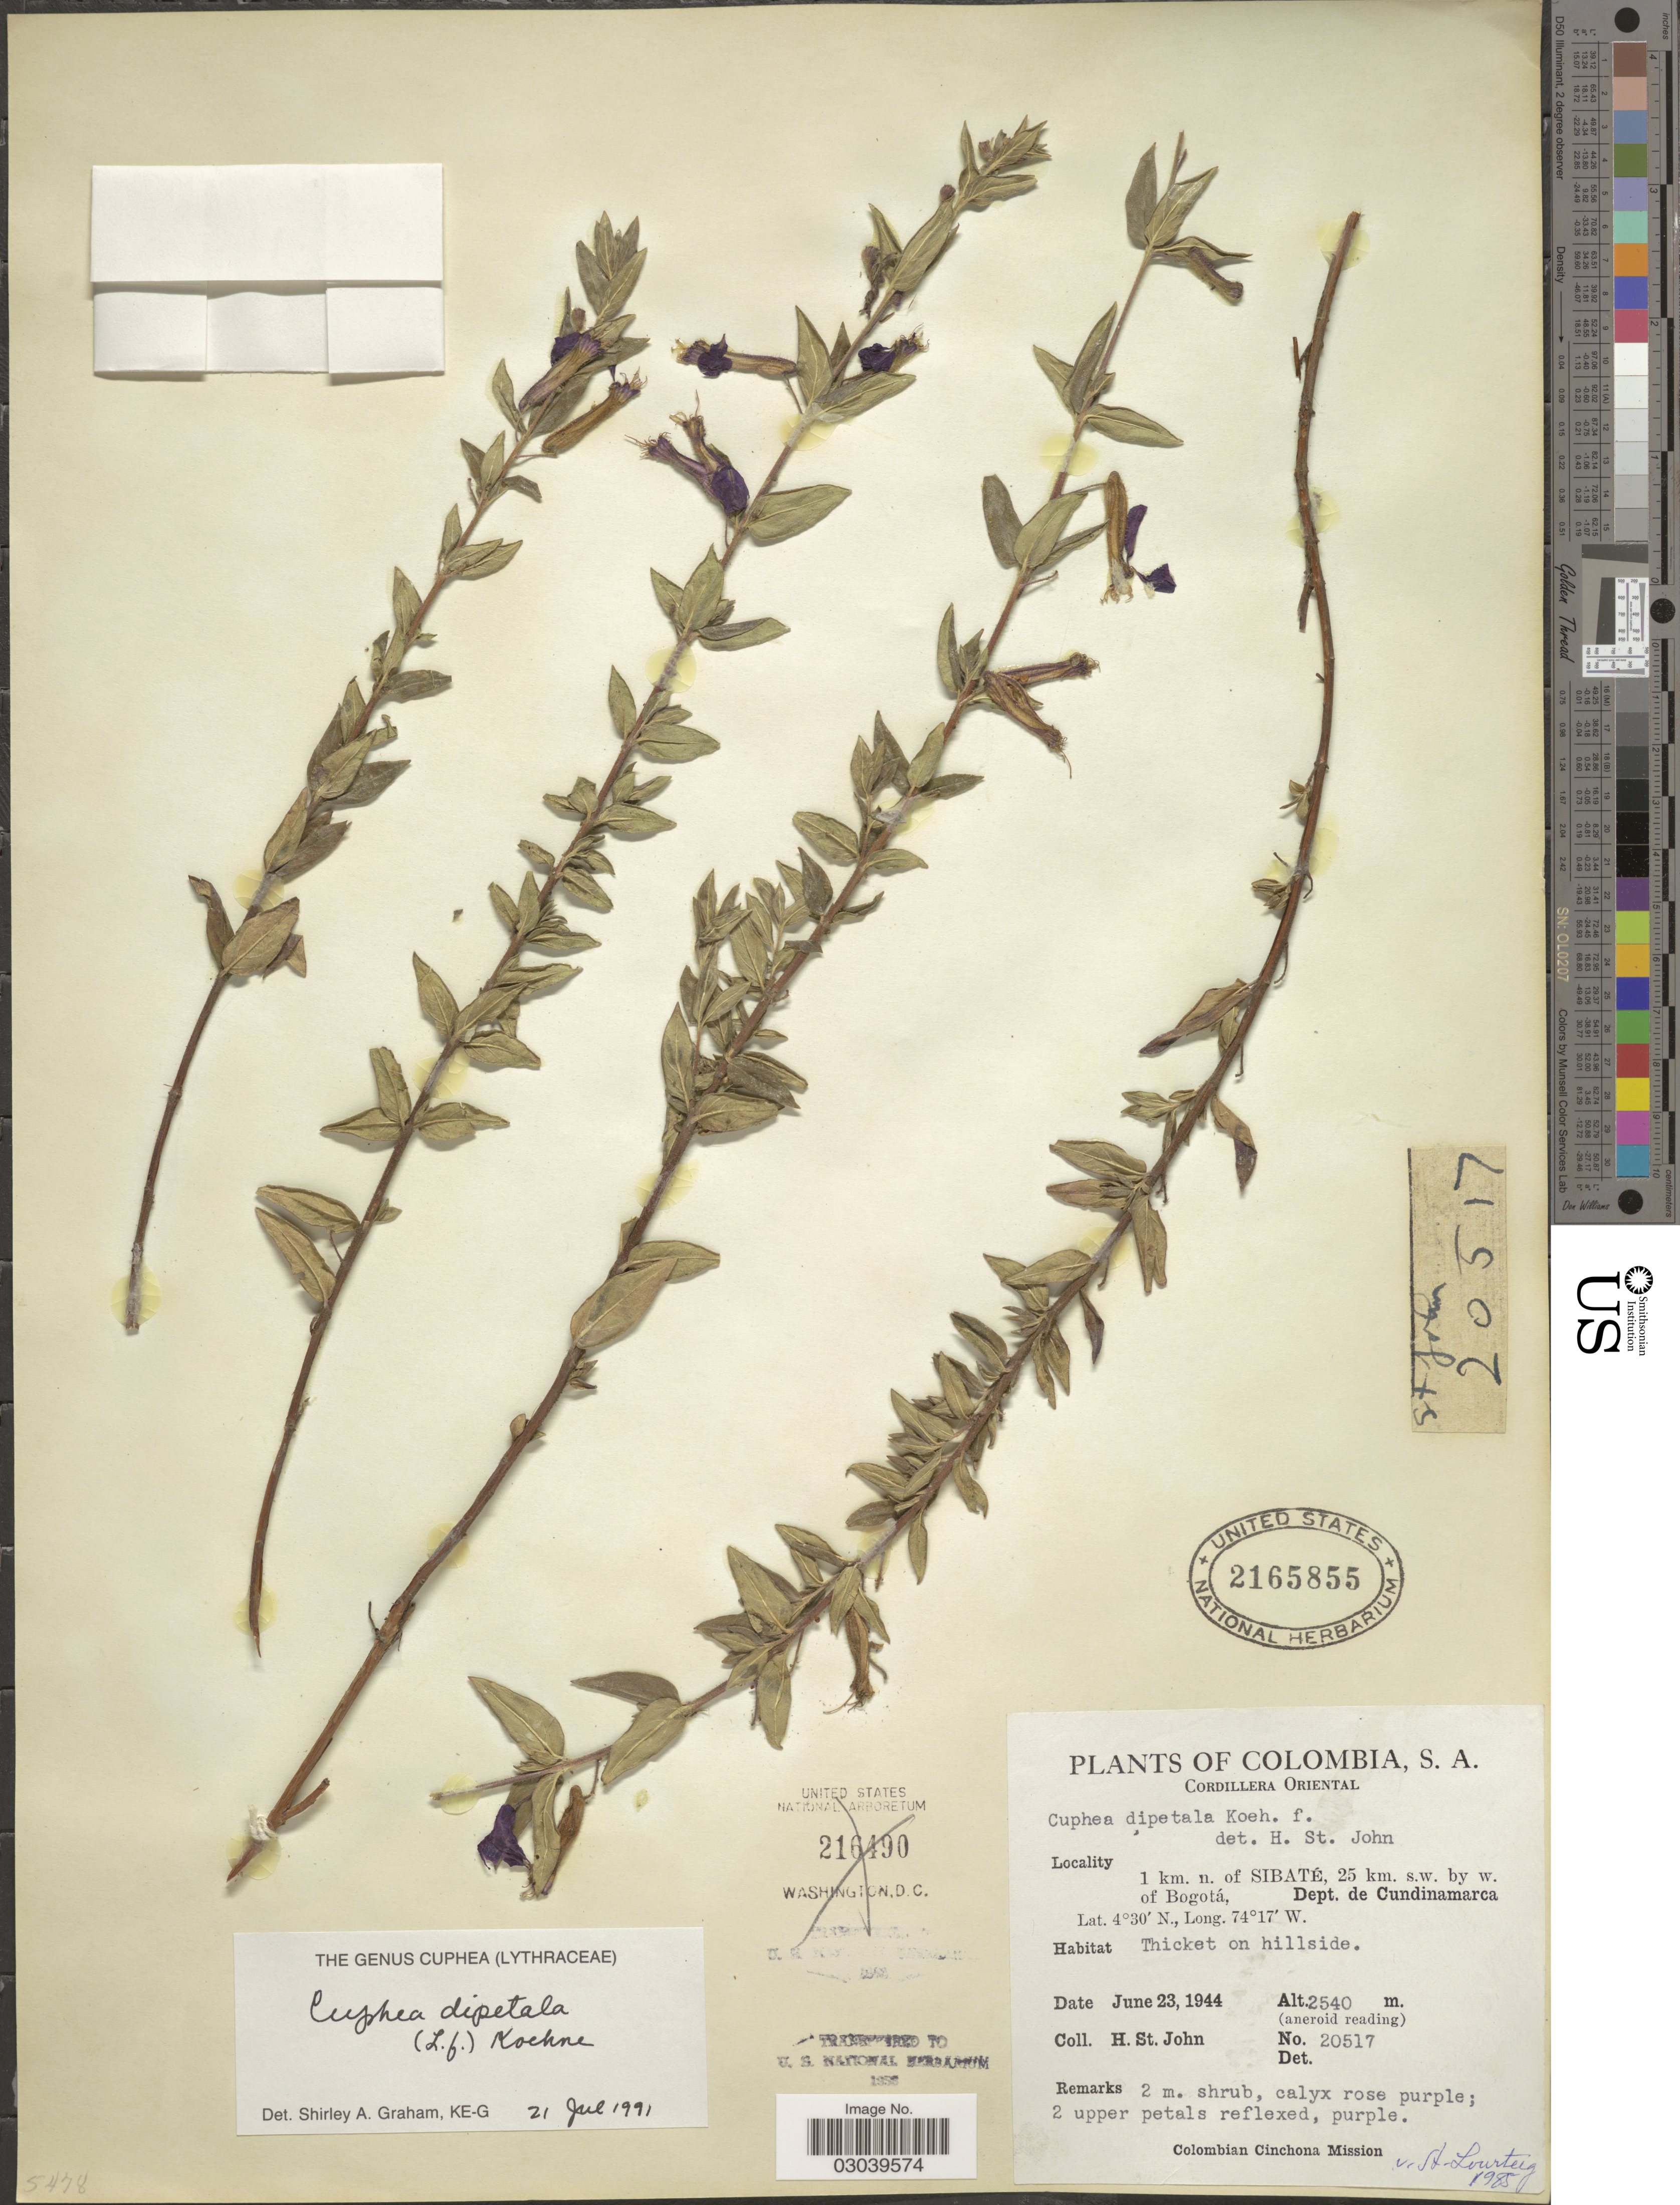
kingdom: Plantae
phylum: Tracheophyta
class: Magnoliopsida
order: Myrtales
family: Lythraceae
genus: Cuphea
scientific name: Cuphea dipetala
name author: (L. f.) Koehne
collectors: H. St. John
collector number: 20517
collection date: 1944-06-23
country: Colombia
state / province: Cundinamarca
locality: Cordillera Oriental. 1 km. n. of Sibaté, 25 km. s.w. by w. of Bogotá, Dept. de Cundinamarca.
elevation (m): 2540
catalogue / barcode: US 2165855